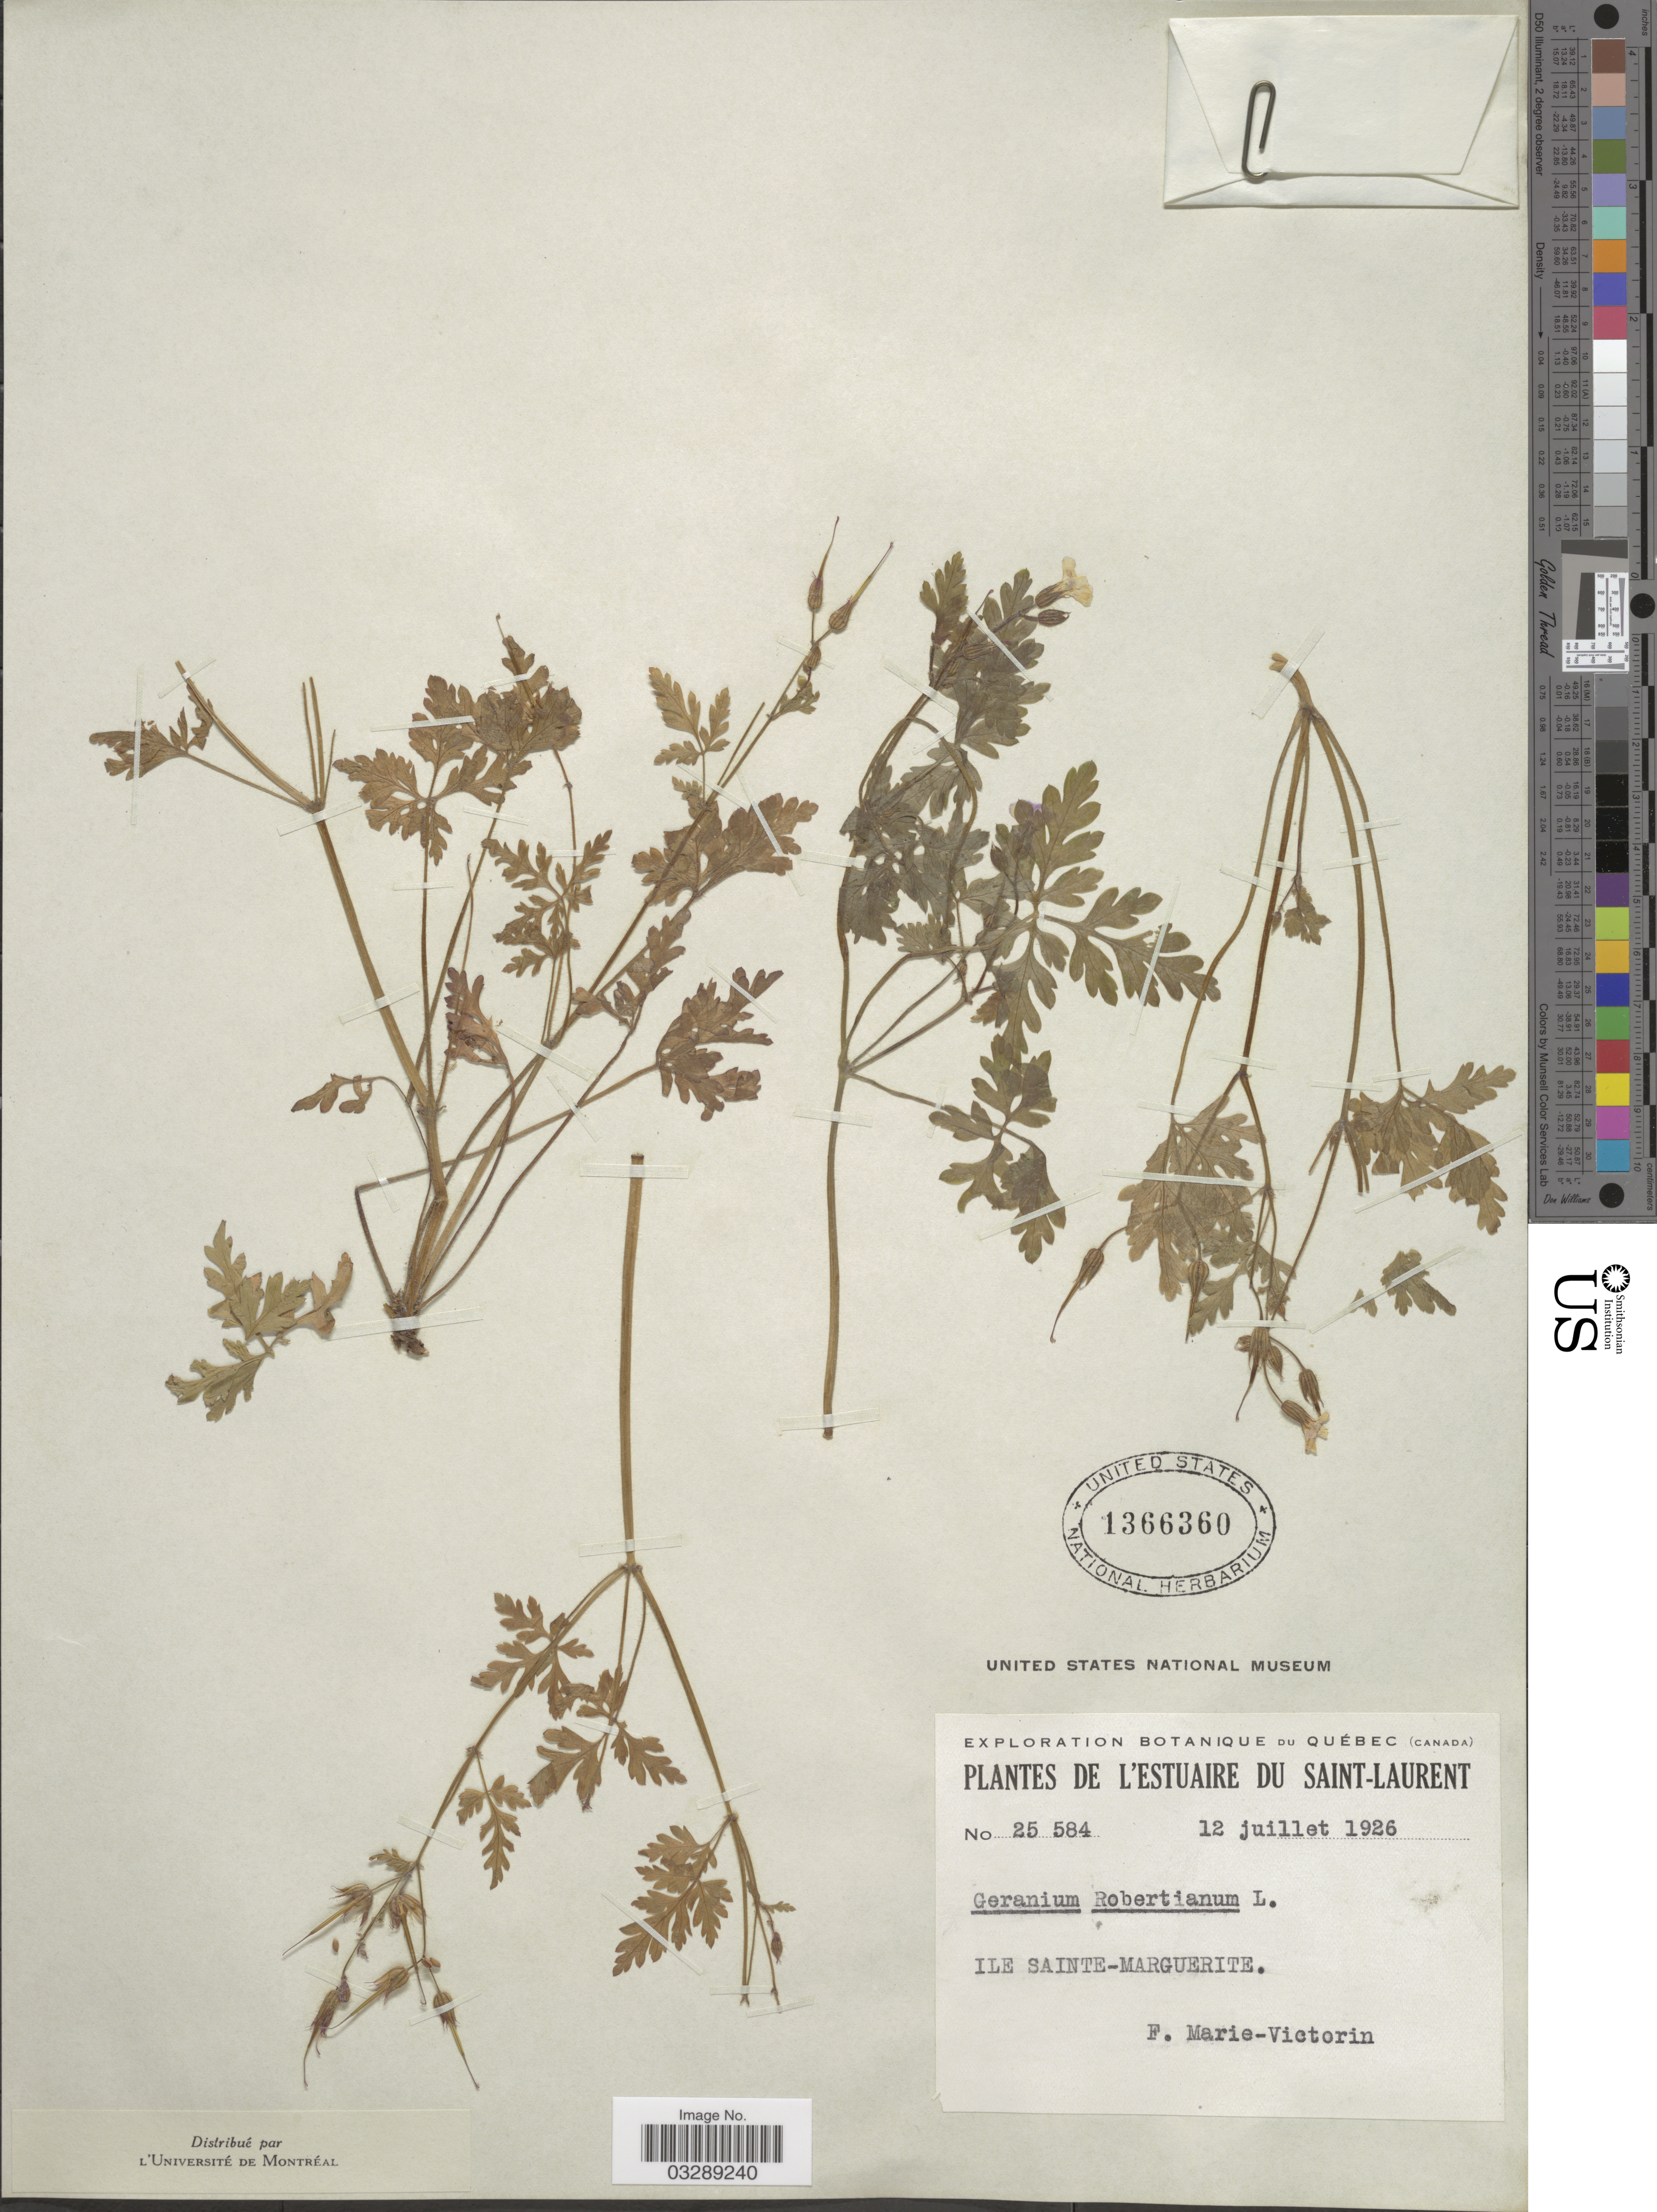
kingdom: Plantae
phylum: Tracheophyta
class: Magnoliopsida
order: Geraniales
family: Geraniaceae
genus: Geranium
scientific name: Geranium robertianum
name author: L.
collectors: F. Marie-Victorin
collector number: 25584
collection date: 1926-07-12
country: Canada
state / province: Quebec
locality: L'Estuaire du Saint-Laurent, Ile Sainte-Marguerite.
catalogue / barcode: US 1366360